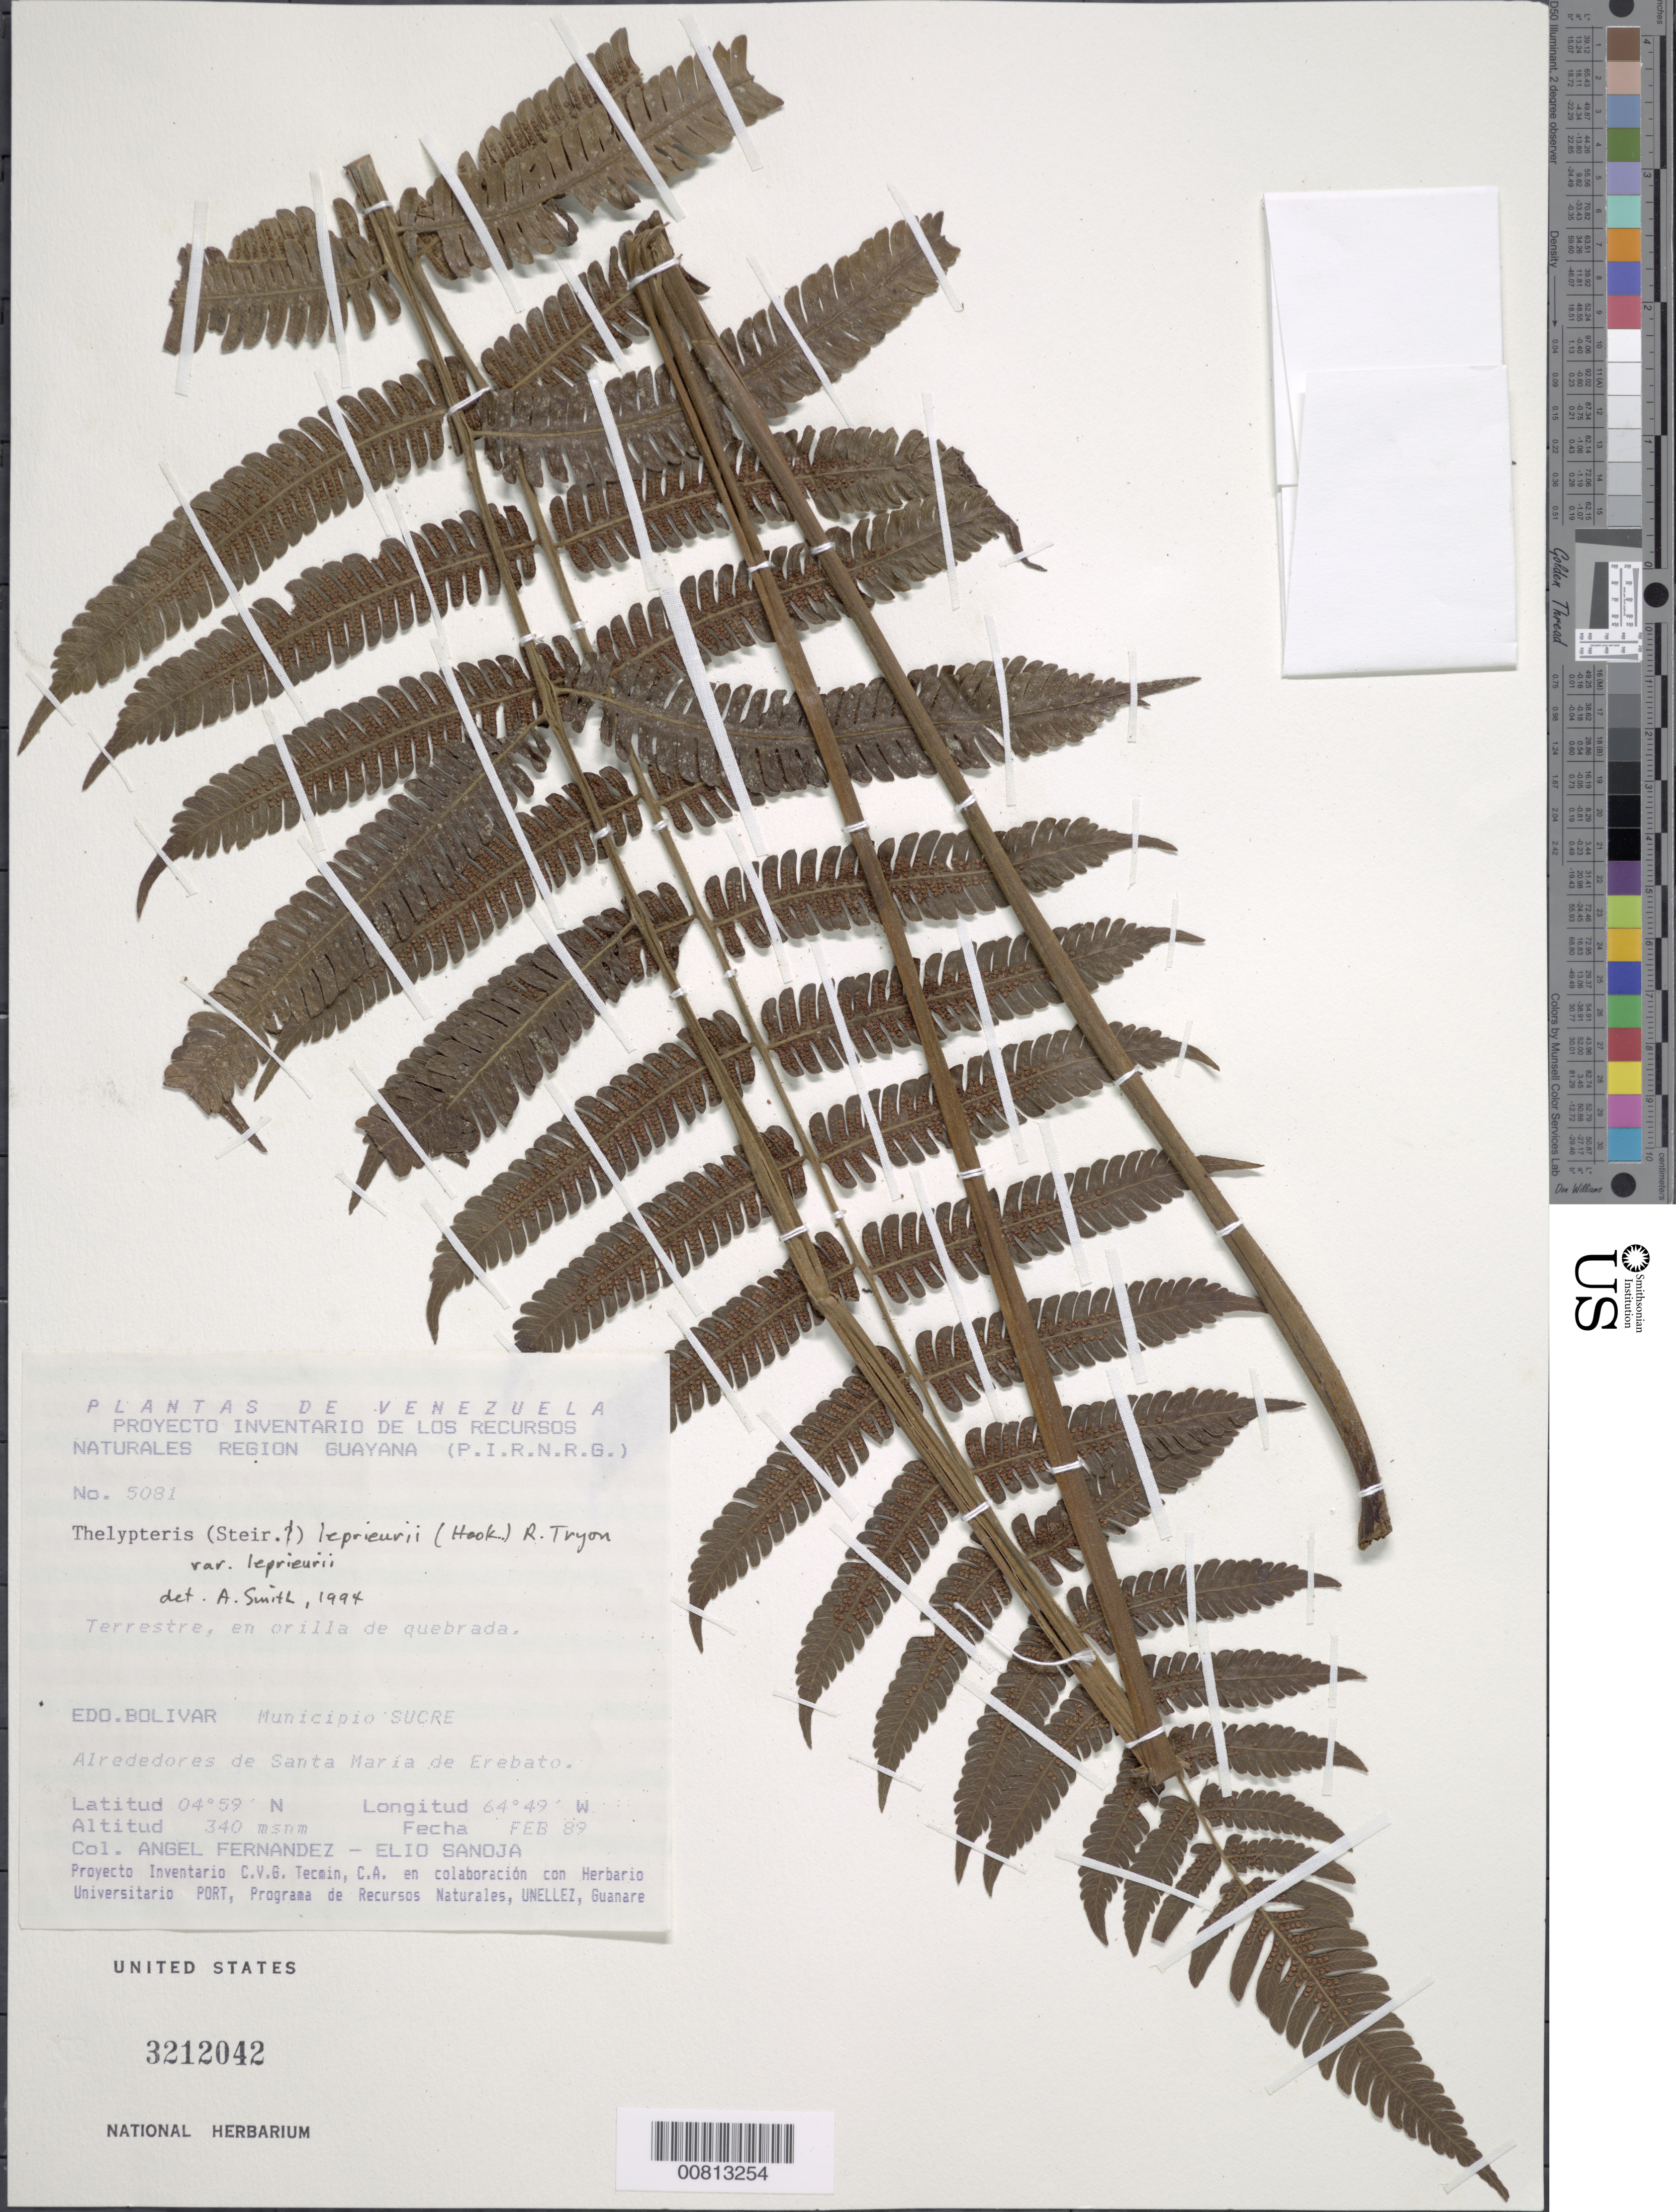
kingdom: Plantae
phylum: Tracheophyta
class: Polypodiopsida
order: Polypodiales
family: Thelypteridaceae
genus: Steiropteris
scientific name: Steiropteris leprieurii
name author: (Hook. f.) Pic. Serm.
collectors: A. Fernández & E. Sanoja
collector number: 5081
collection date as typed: Feb-89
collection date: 1989-02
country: Venezuela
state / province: Bolívar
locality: Mun. Sucre, Santa María de Erebato, Alto Río Erebato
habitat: Orilla de quebrada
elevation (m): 340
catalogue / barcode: US 3212042